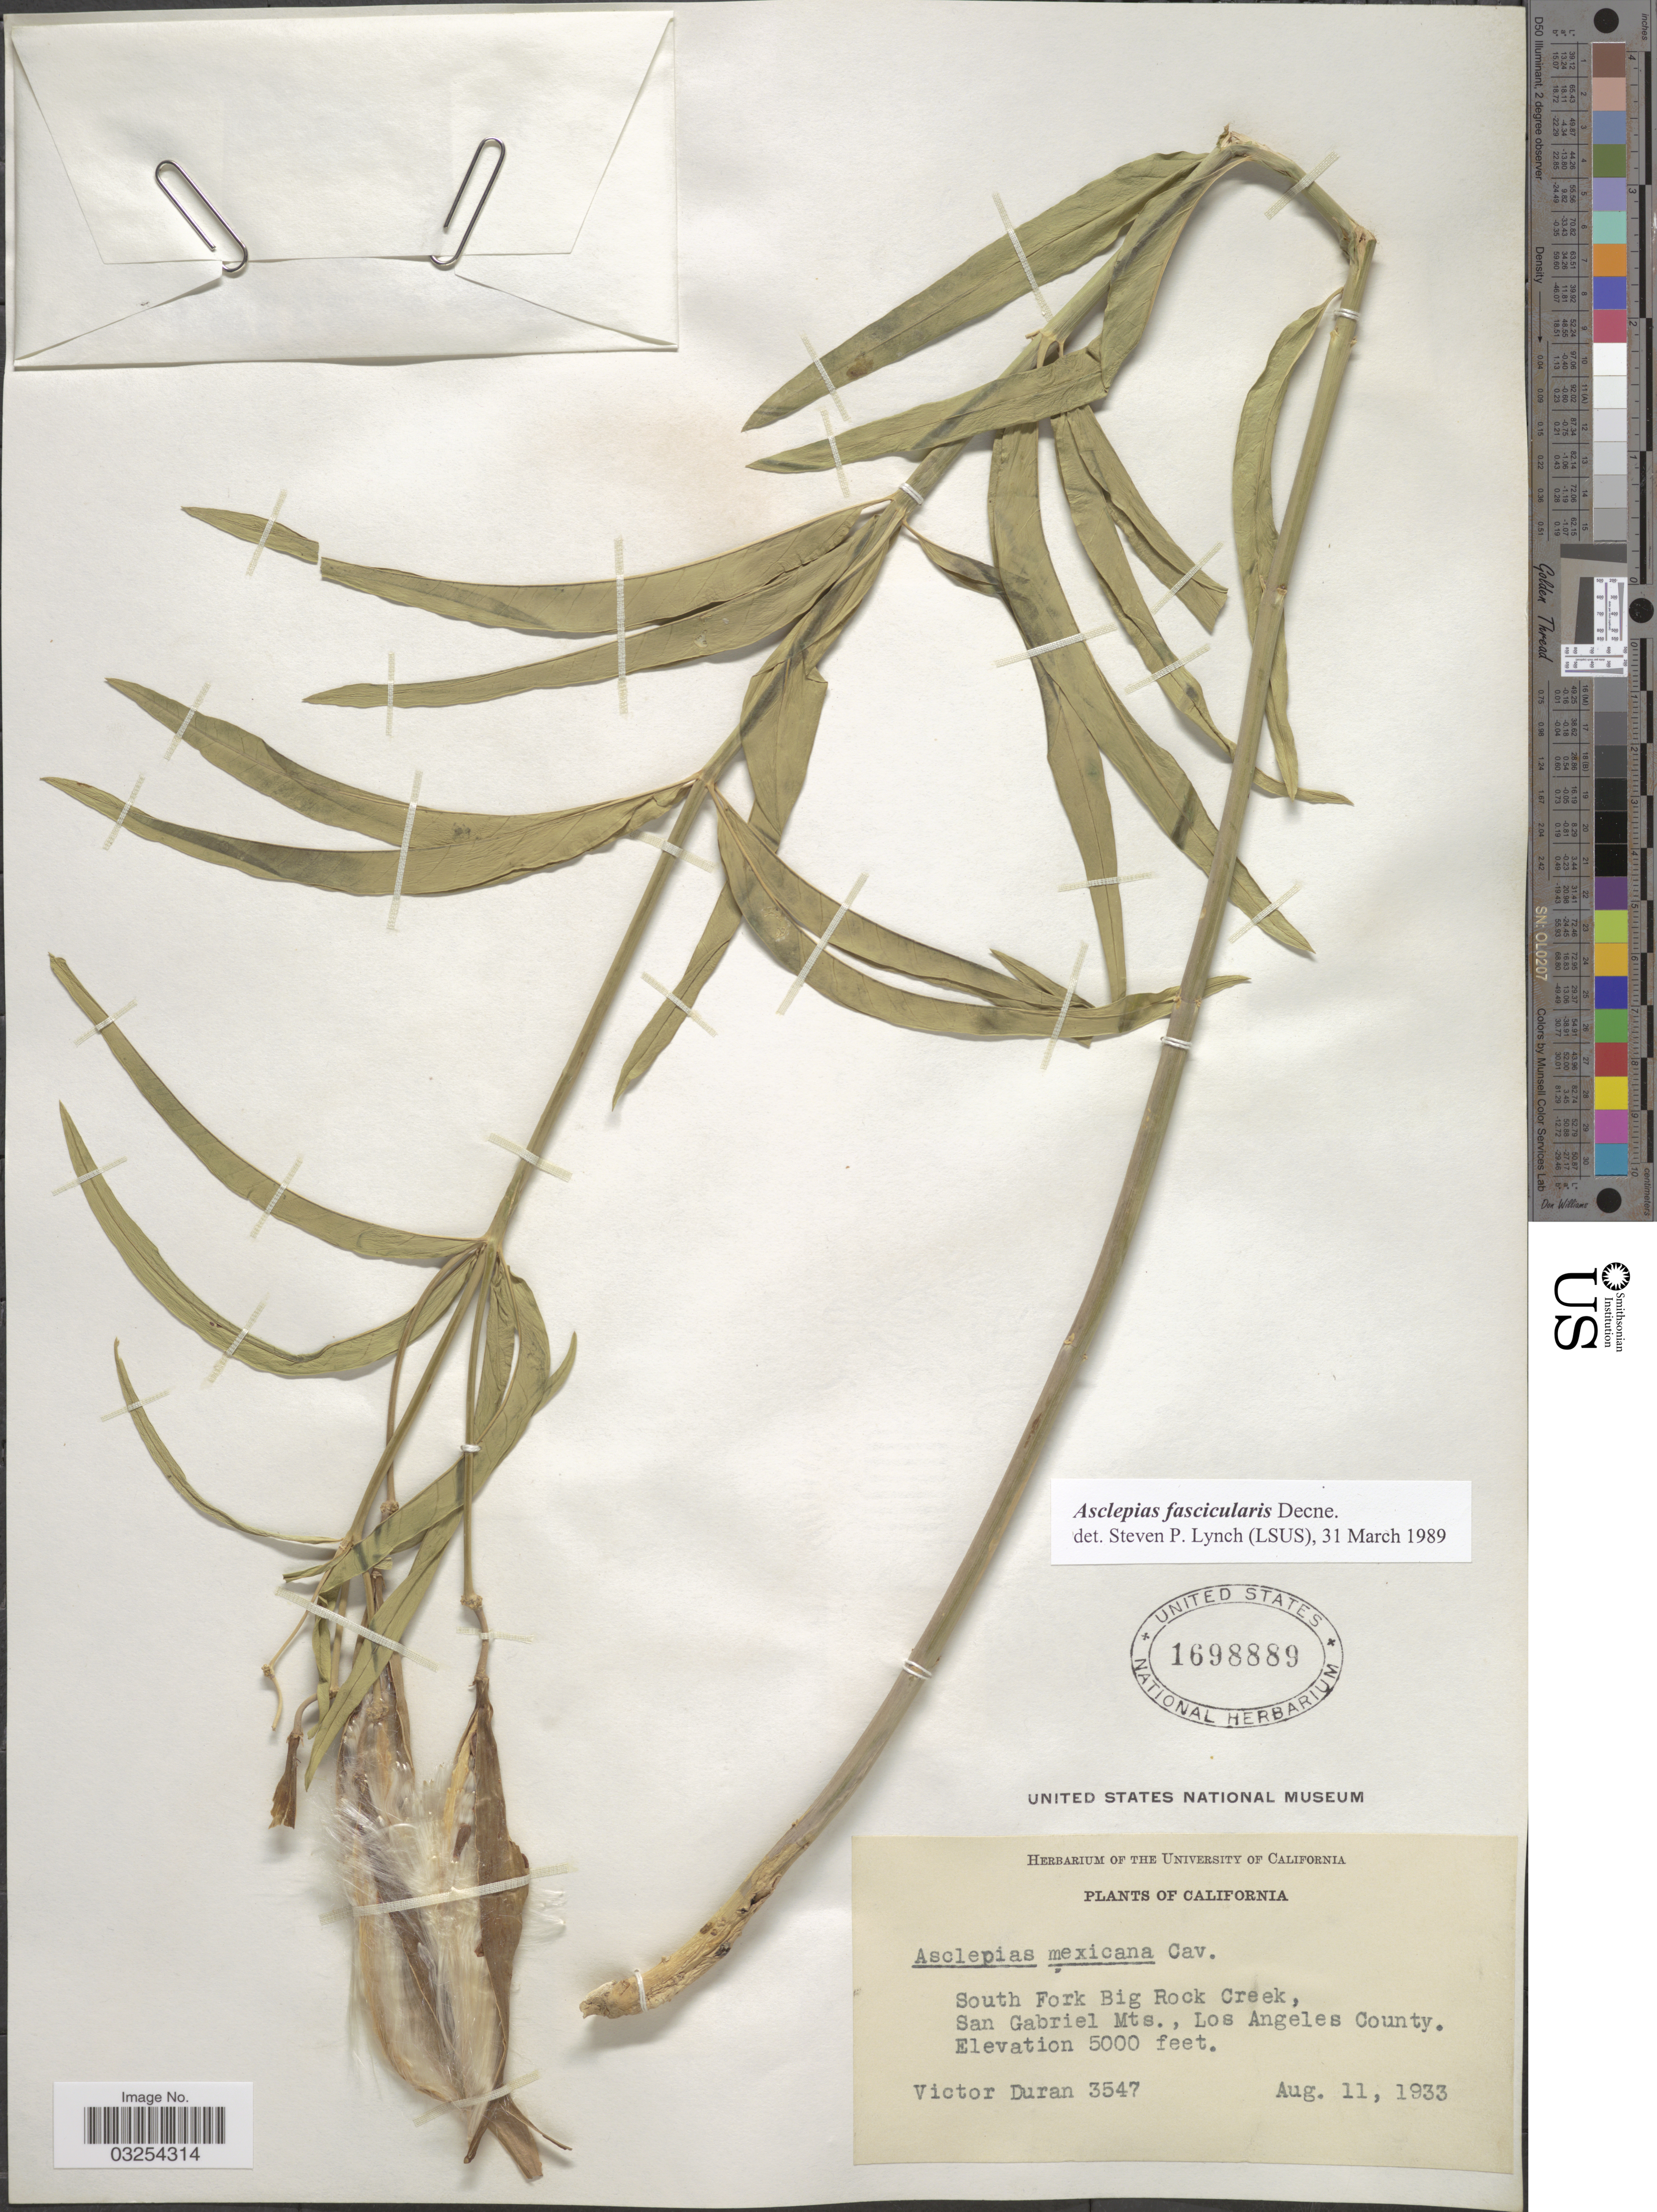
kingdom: Plantae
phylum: Tracheophyta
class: Magnoliopsida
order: Gentianales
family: Apocynaceae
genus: Asclepias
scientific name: Asclepias fascicularis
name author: Decne.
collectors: V. Duran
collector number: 3547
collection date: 1933-08-11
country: United States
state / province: California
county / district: Los Angeles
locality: South Fork Big Rock Creek, San Gabriel Mts., Los Angeles County.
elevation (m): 1524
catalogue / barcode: US 1698889